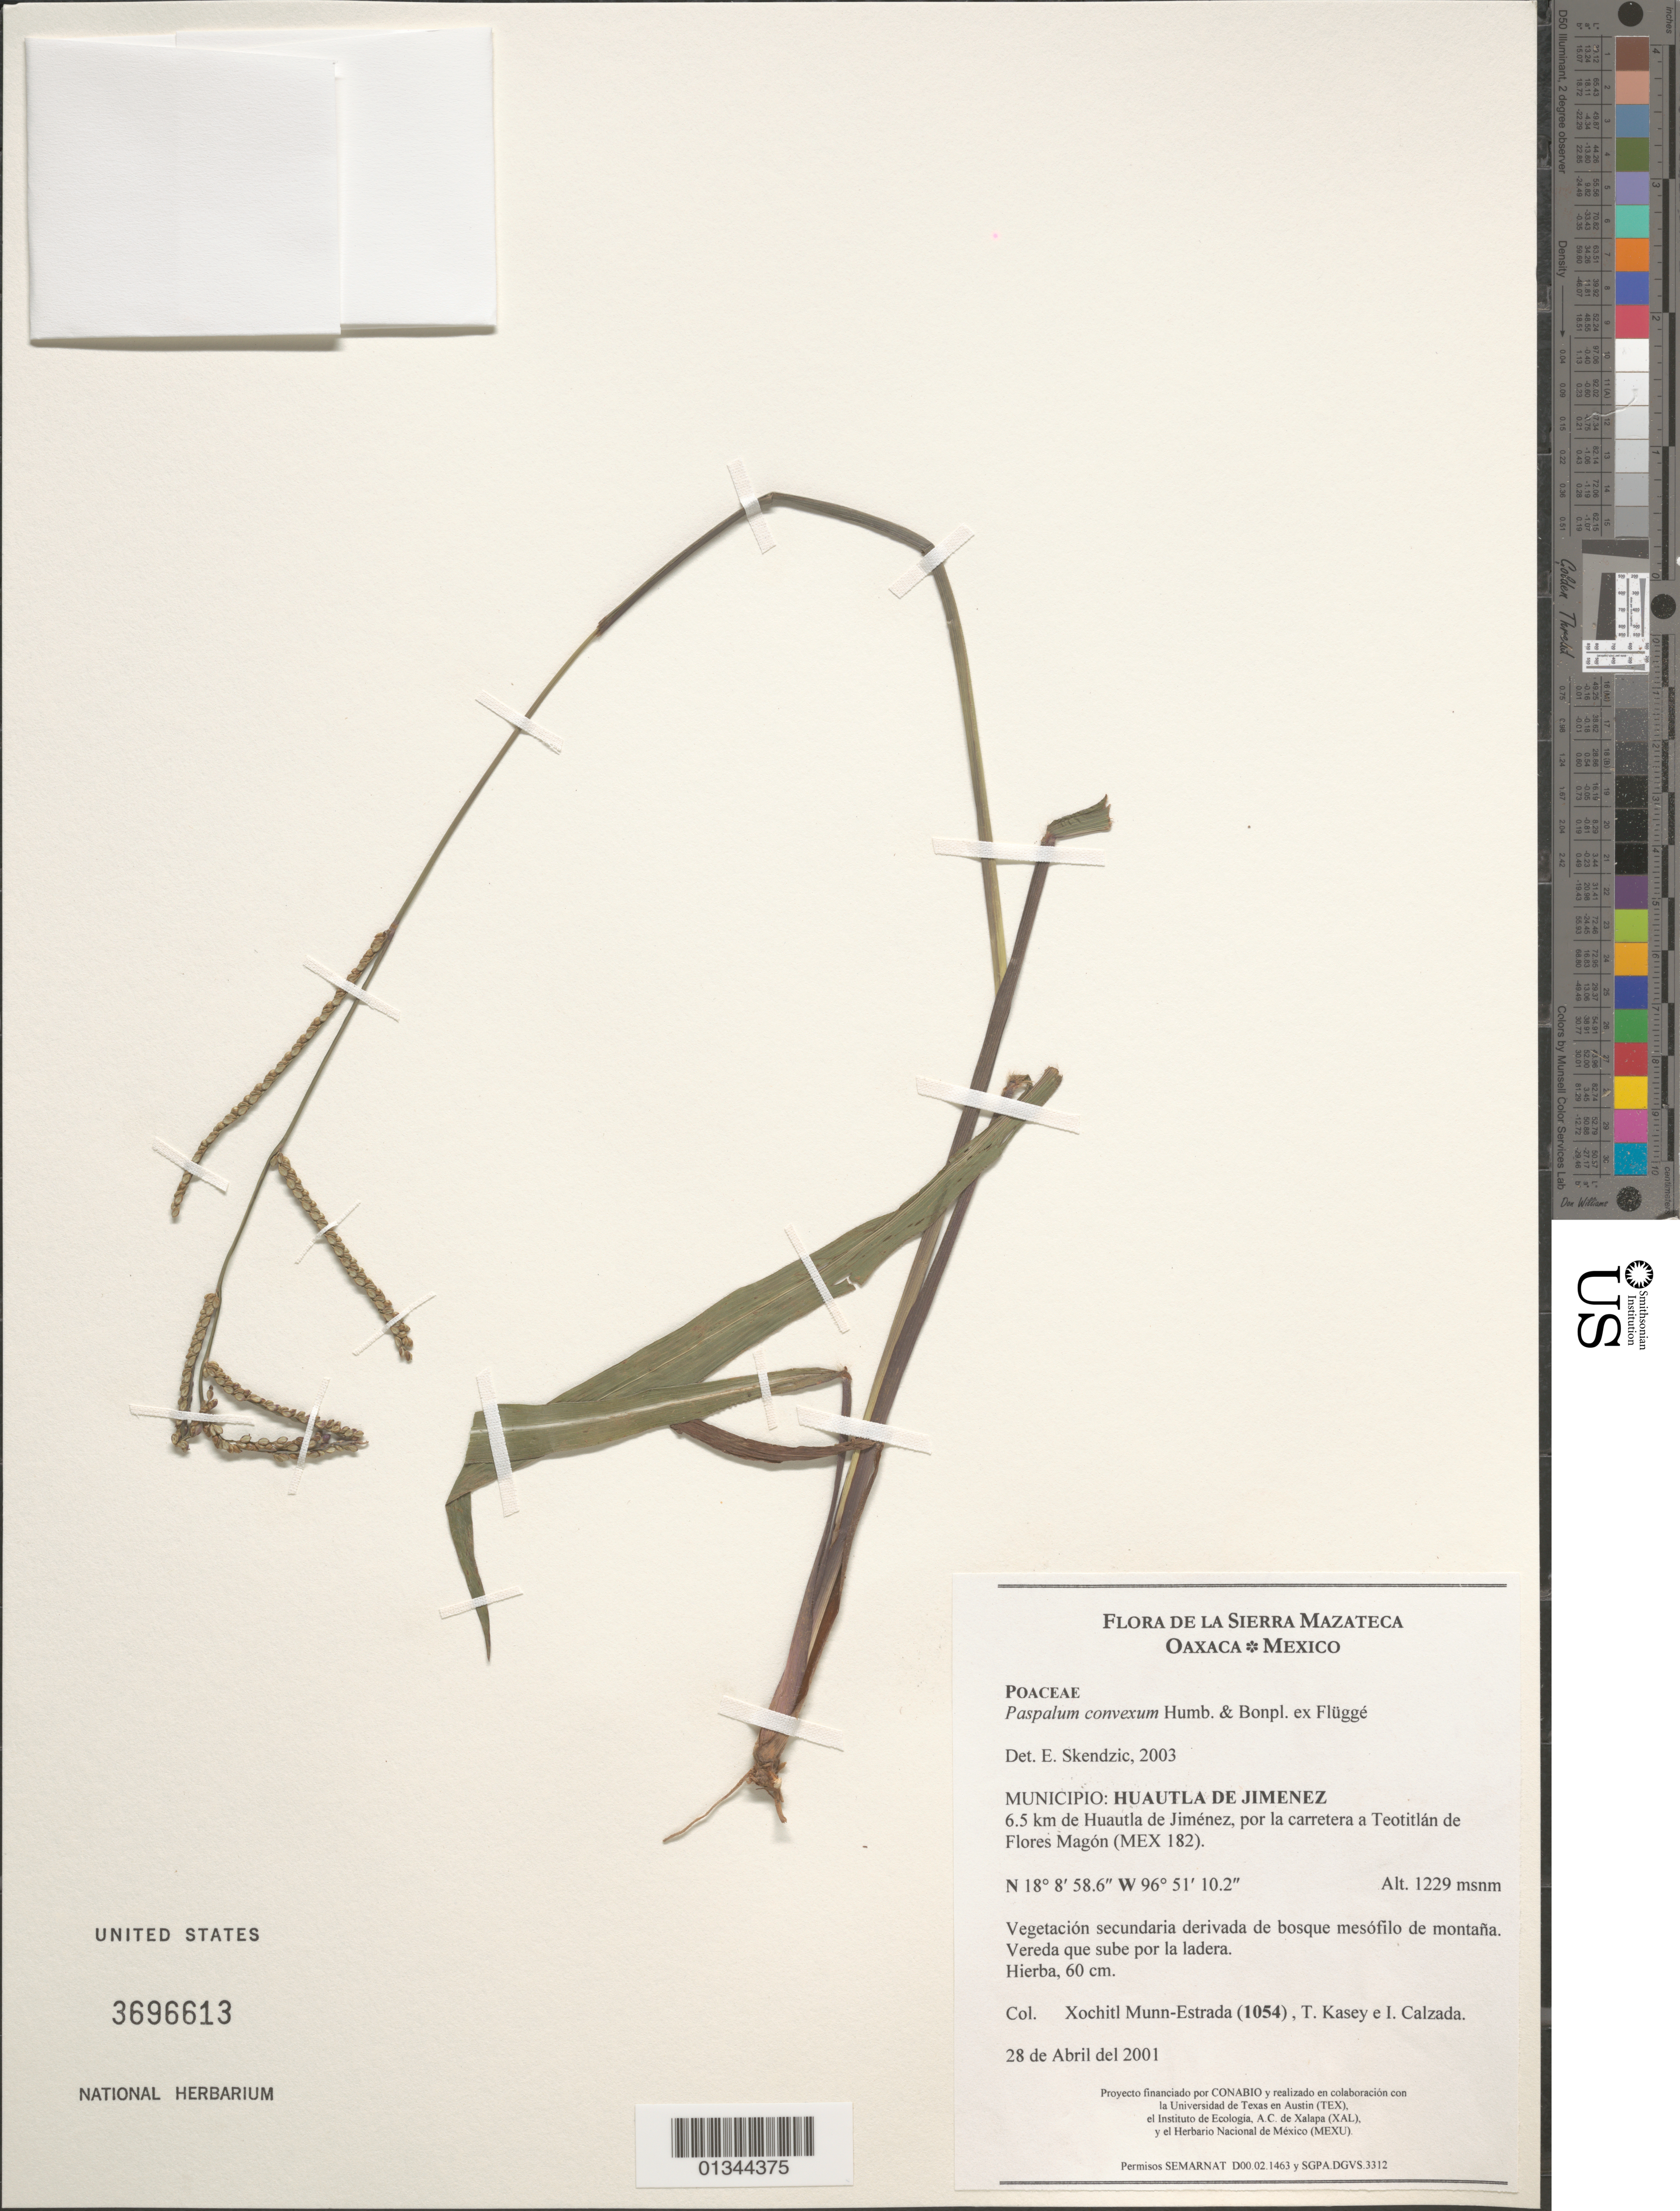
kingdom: Plantae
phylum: Tracheophyta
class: Liliopsida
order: Poales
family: Poaceae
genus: Paspalum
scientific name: Paspalum convexum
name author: Humb. & Bonpl. ex Flüggé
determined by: Skendzic, E.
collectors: X. Munn-Estrada, T. Kasey & I. Calzada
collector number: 1054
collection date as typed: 28 de Abril del 2001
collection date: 2001-04-28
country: Mexico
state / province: Oaxaca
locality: Huautla de Jimenez, 6.5 km de Huautla de Jimenez, por la carretera a Teotitlan de Flores Magon (MEX 182).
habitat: Vegetacion secundaria derivada de bosque mesofilo de montana. Vereda que dube por la ladera.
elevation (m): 1229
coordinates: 18 08 58.6 N, 96 51 10.2 W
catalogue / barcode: US 3696613